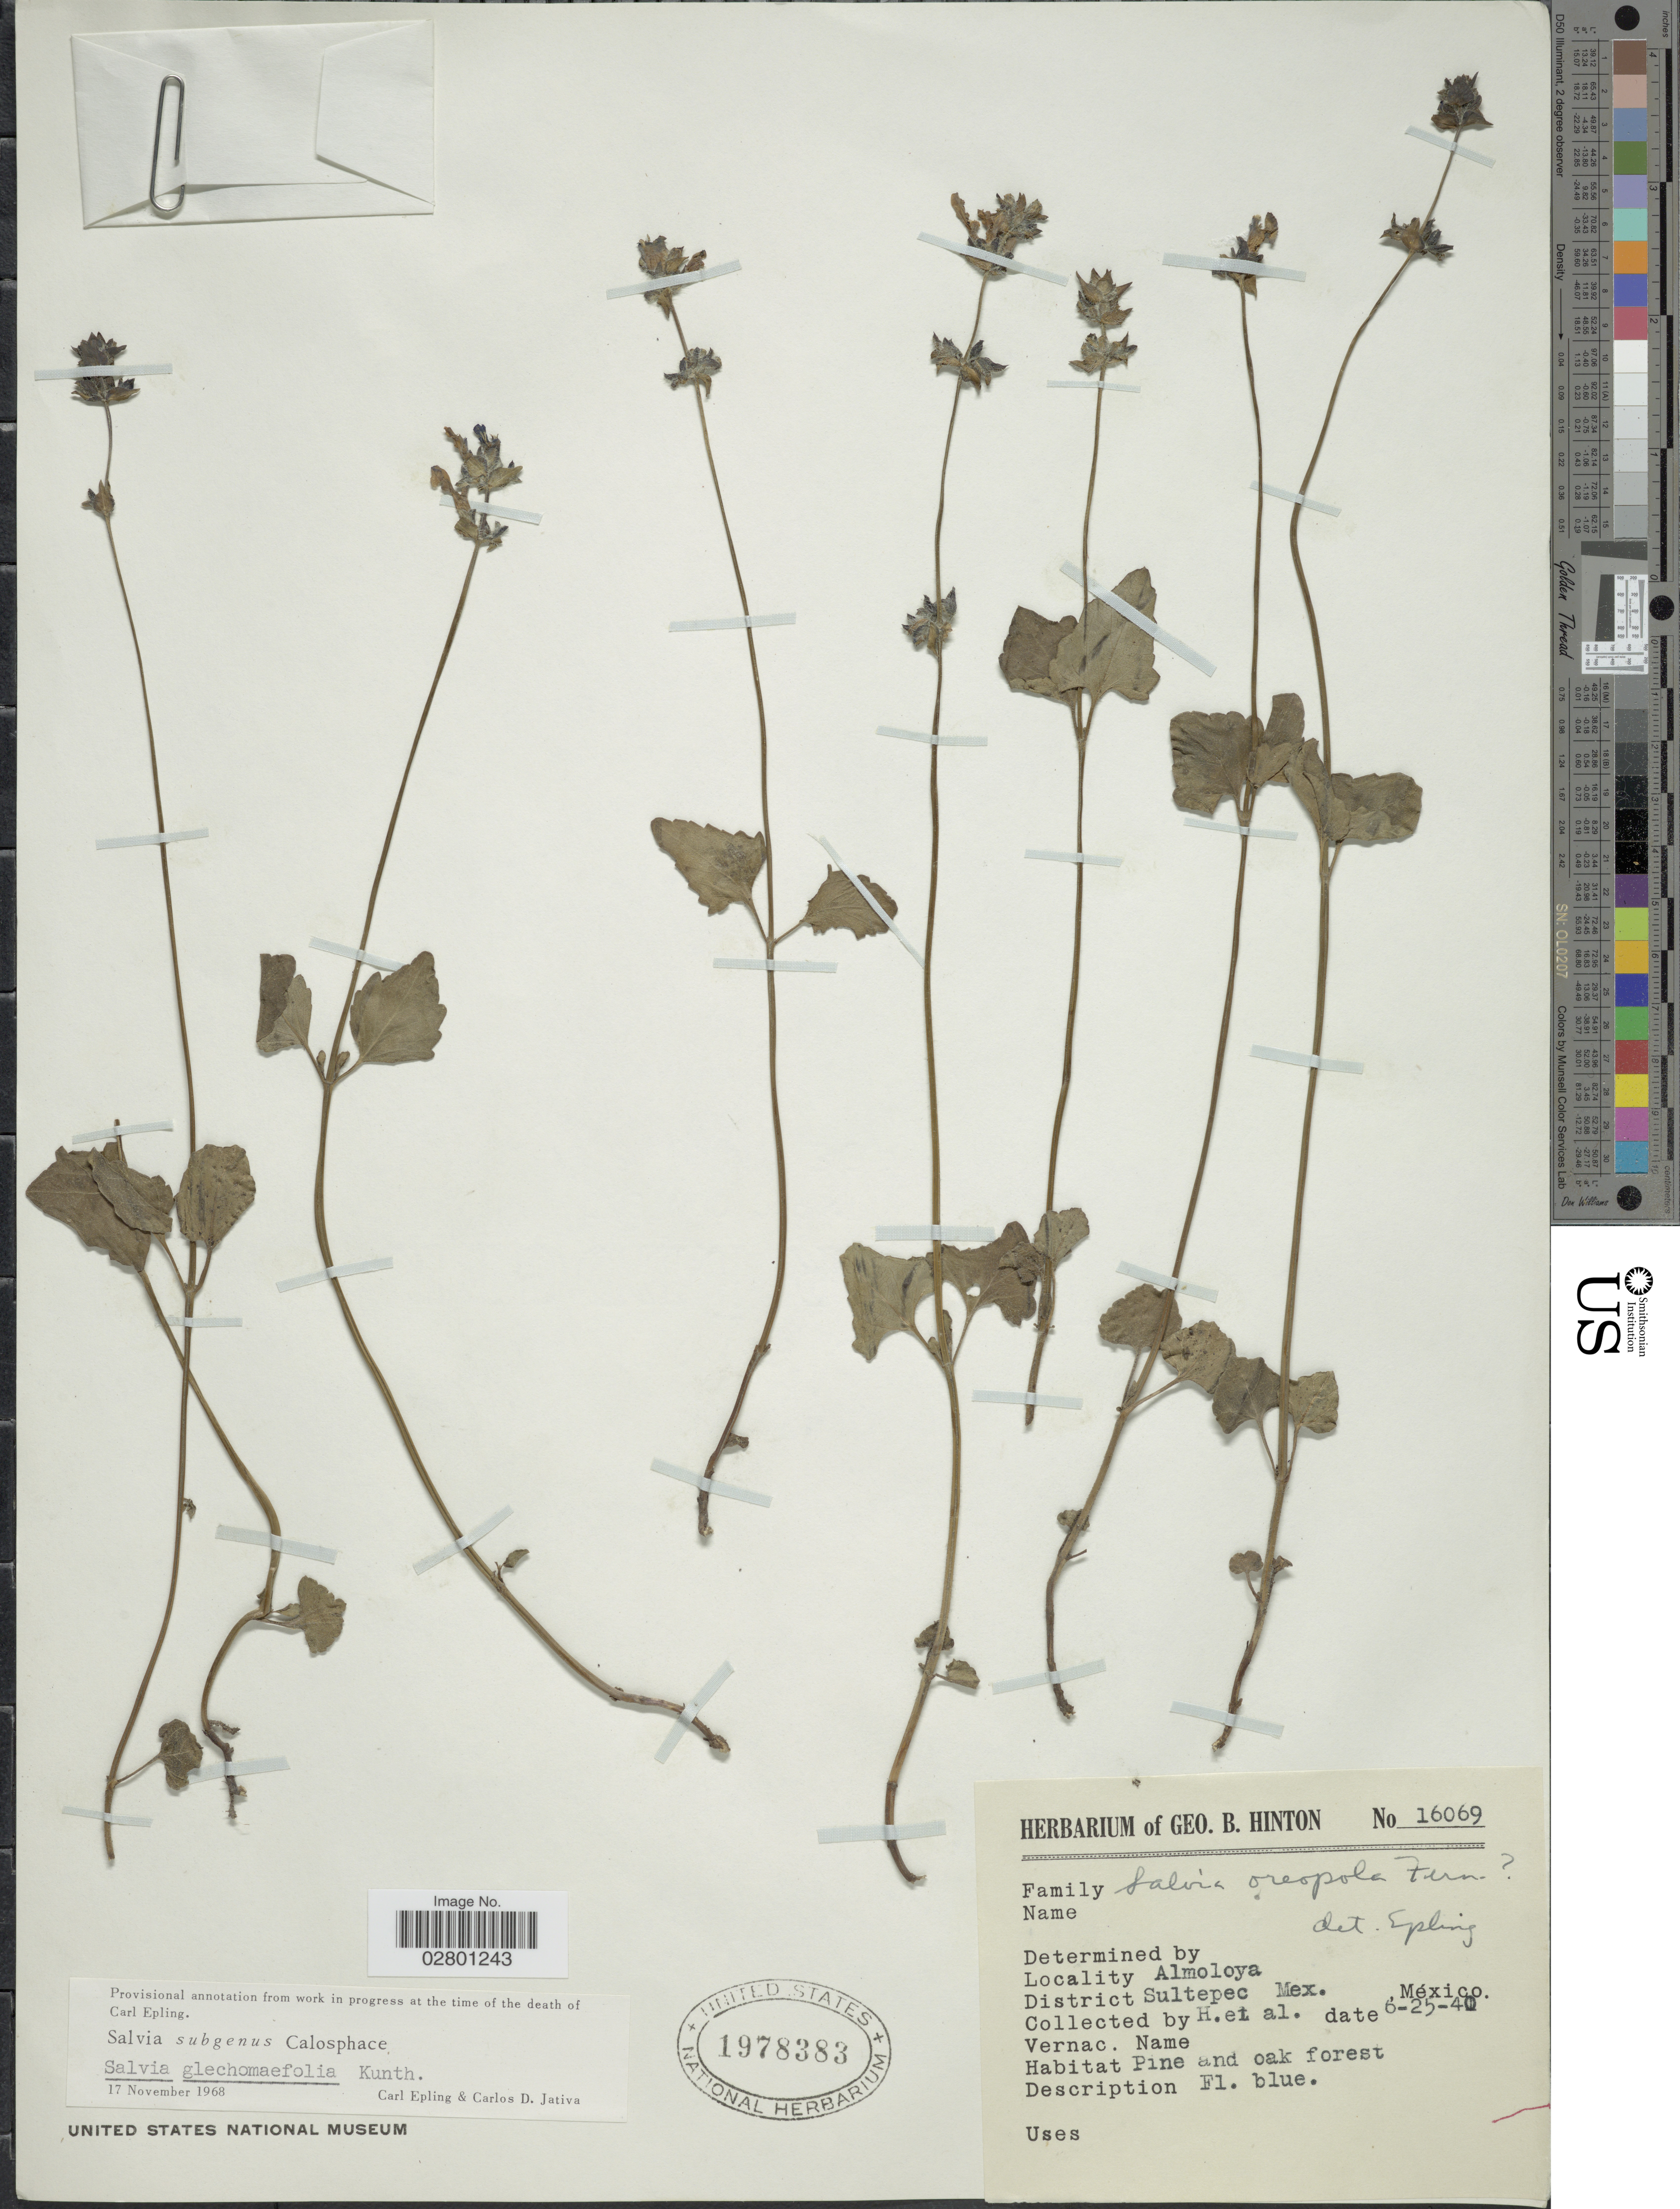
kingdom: Plantae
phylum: Tracheophyta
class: Magnoliopsida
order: Lamiales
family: Lamiaceae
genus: Salvia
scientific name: Salvia glechomaefolia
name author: Kunth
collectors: G. B. Hinton & et al.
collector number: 16069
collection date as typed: Transcribed d/m/y: 25/6/40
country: Mexico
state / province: México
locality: Almoloya, District Sultepec Mex.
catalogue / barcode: US 1978383